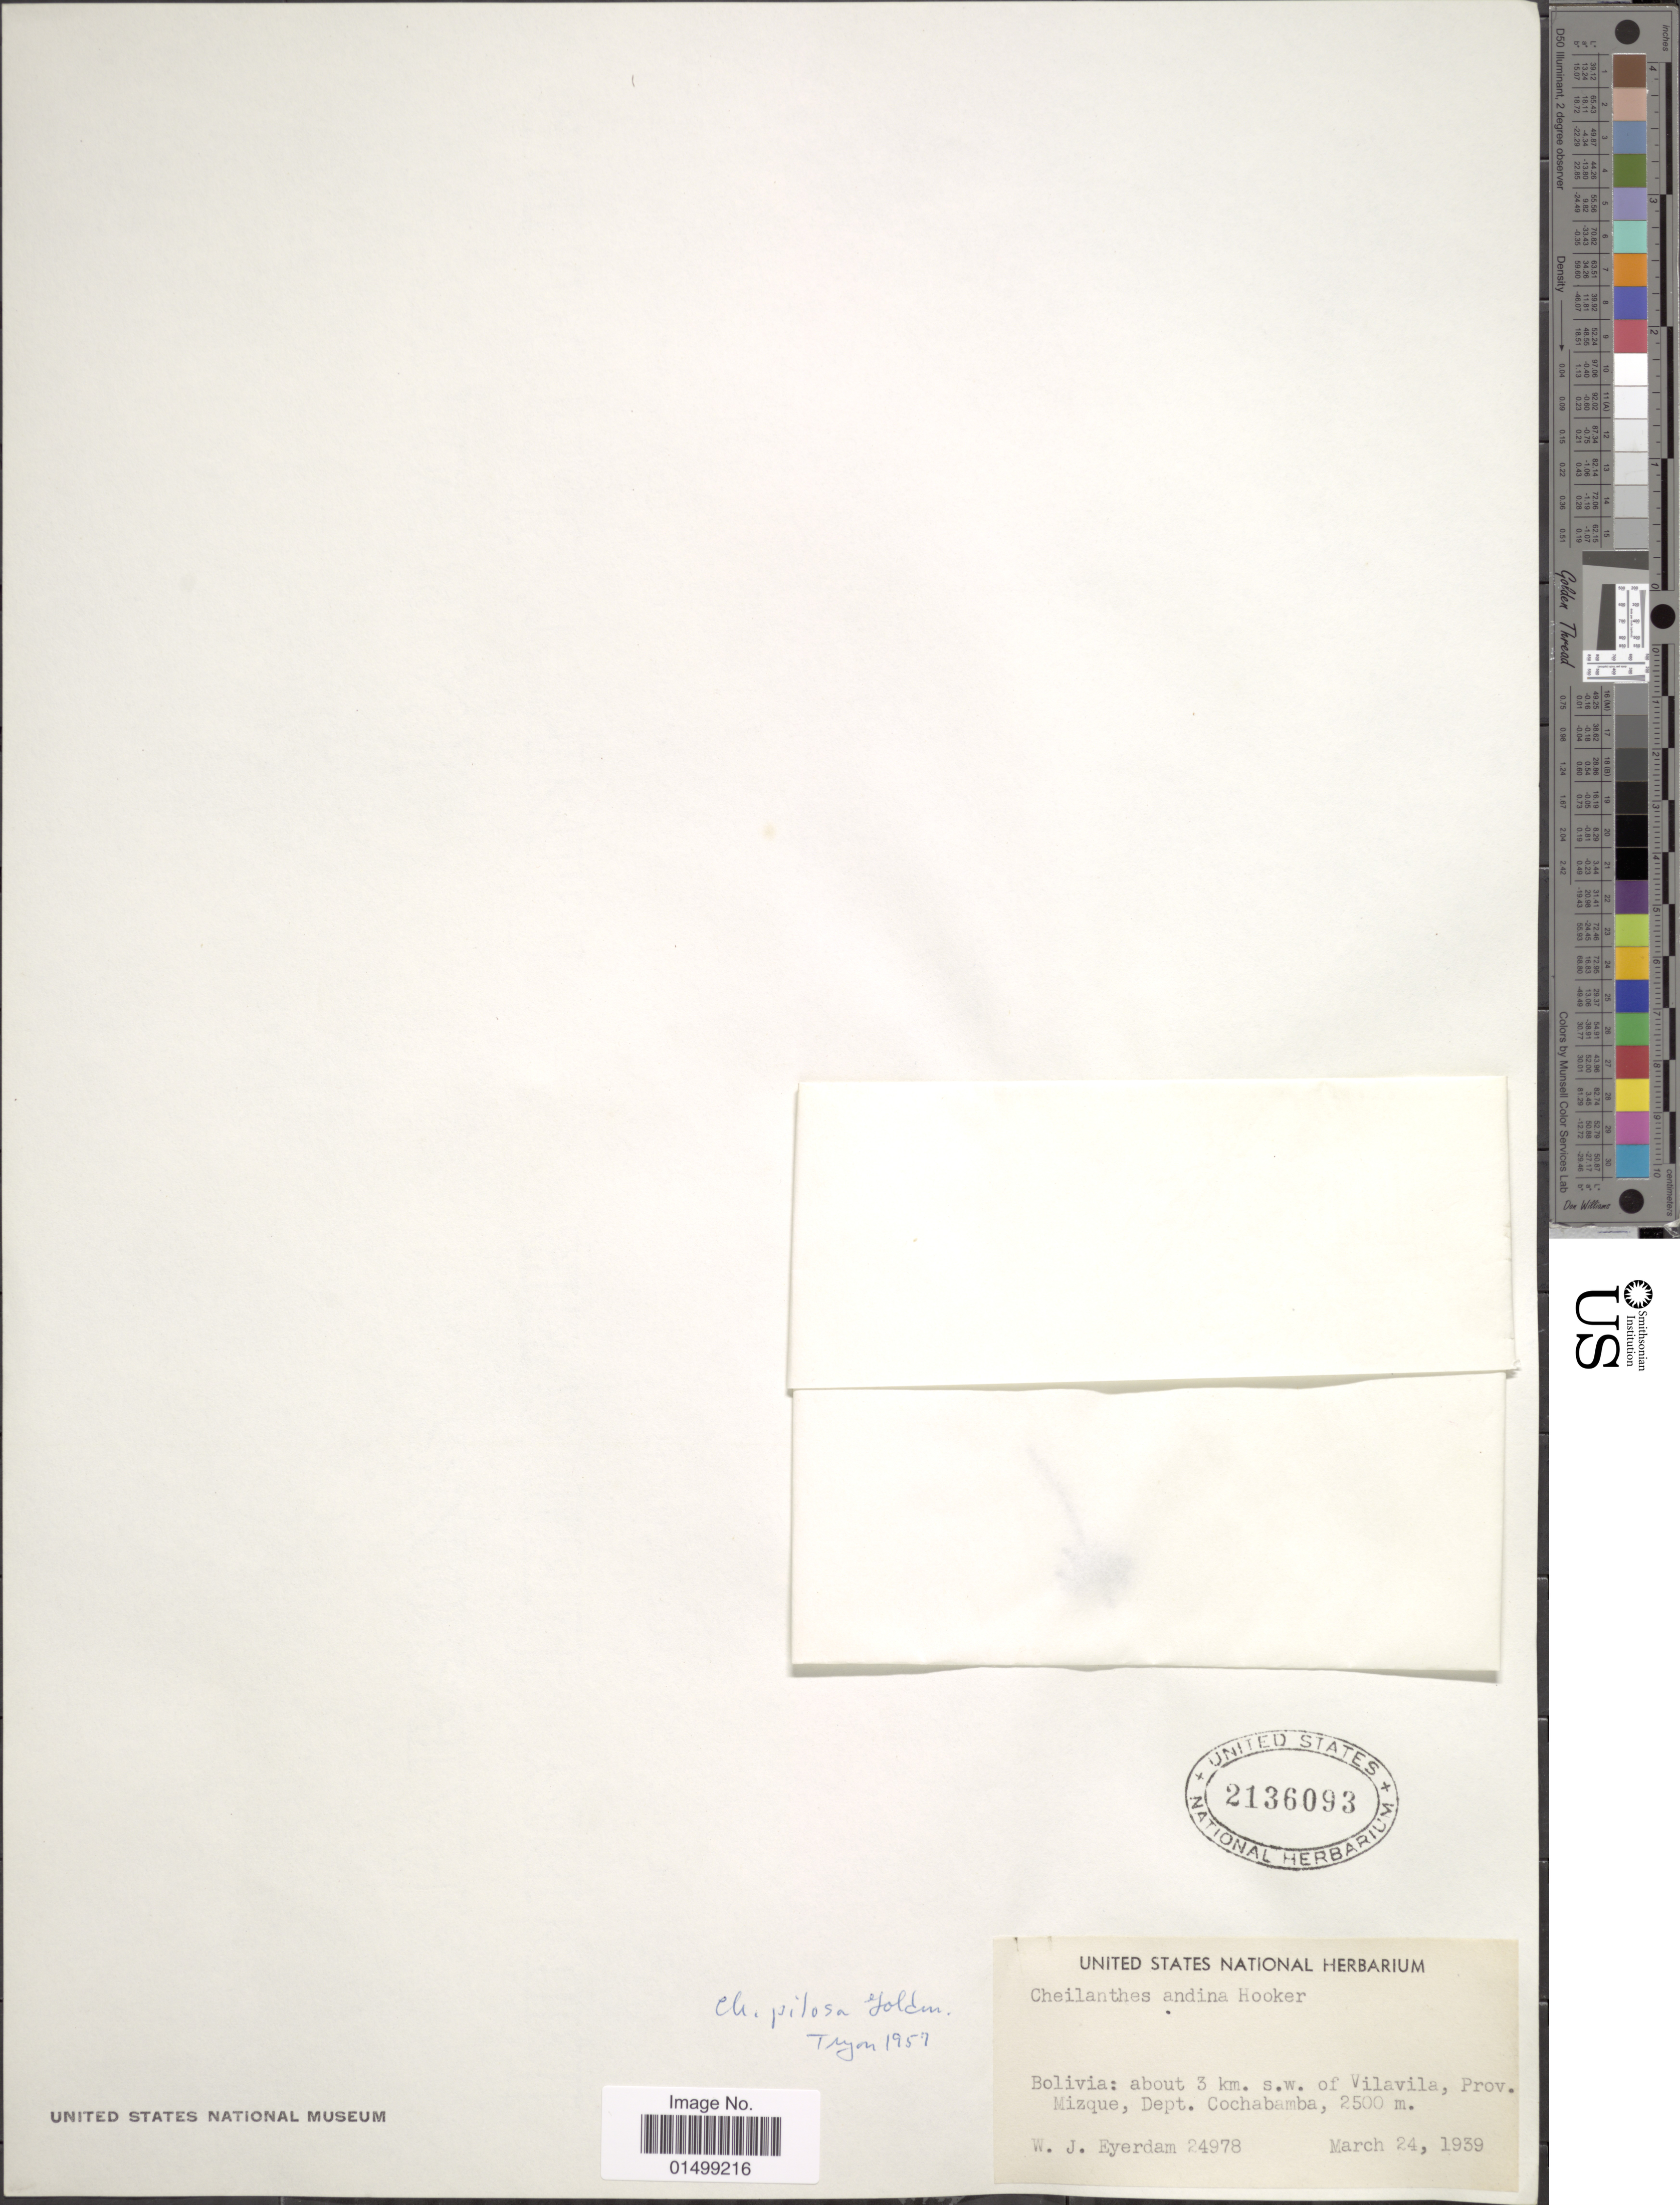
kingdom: Plantae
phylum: Tracheophyta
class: Polypodiopsida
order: Polypodiales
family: Pteridaceae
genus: Cheilanthes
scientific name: Cheilanthes pilosa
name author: Goldm.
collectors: W. J. Eyerdam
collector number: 24978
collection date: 1939-03-24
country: Bolivia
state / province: Cochabamba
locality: About 3 km. s.w. of Villavila, Prov. Mizque.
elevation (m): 2500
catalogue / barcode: US 2136093